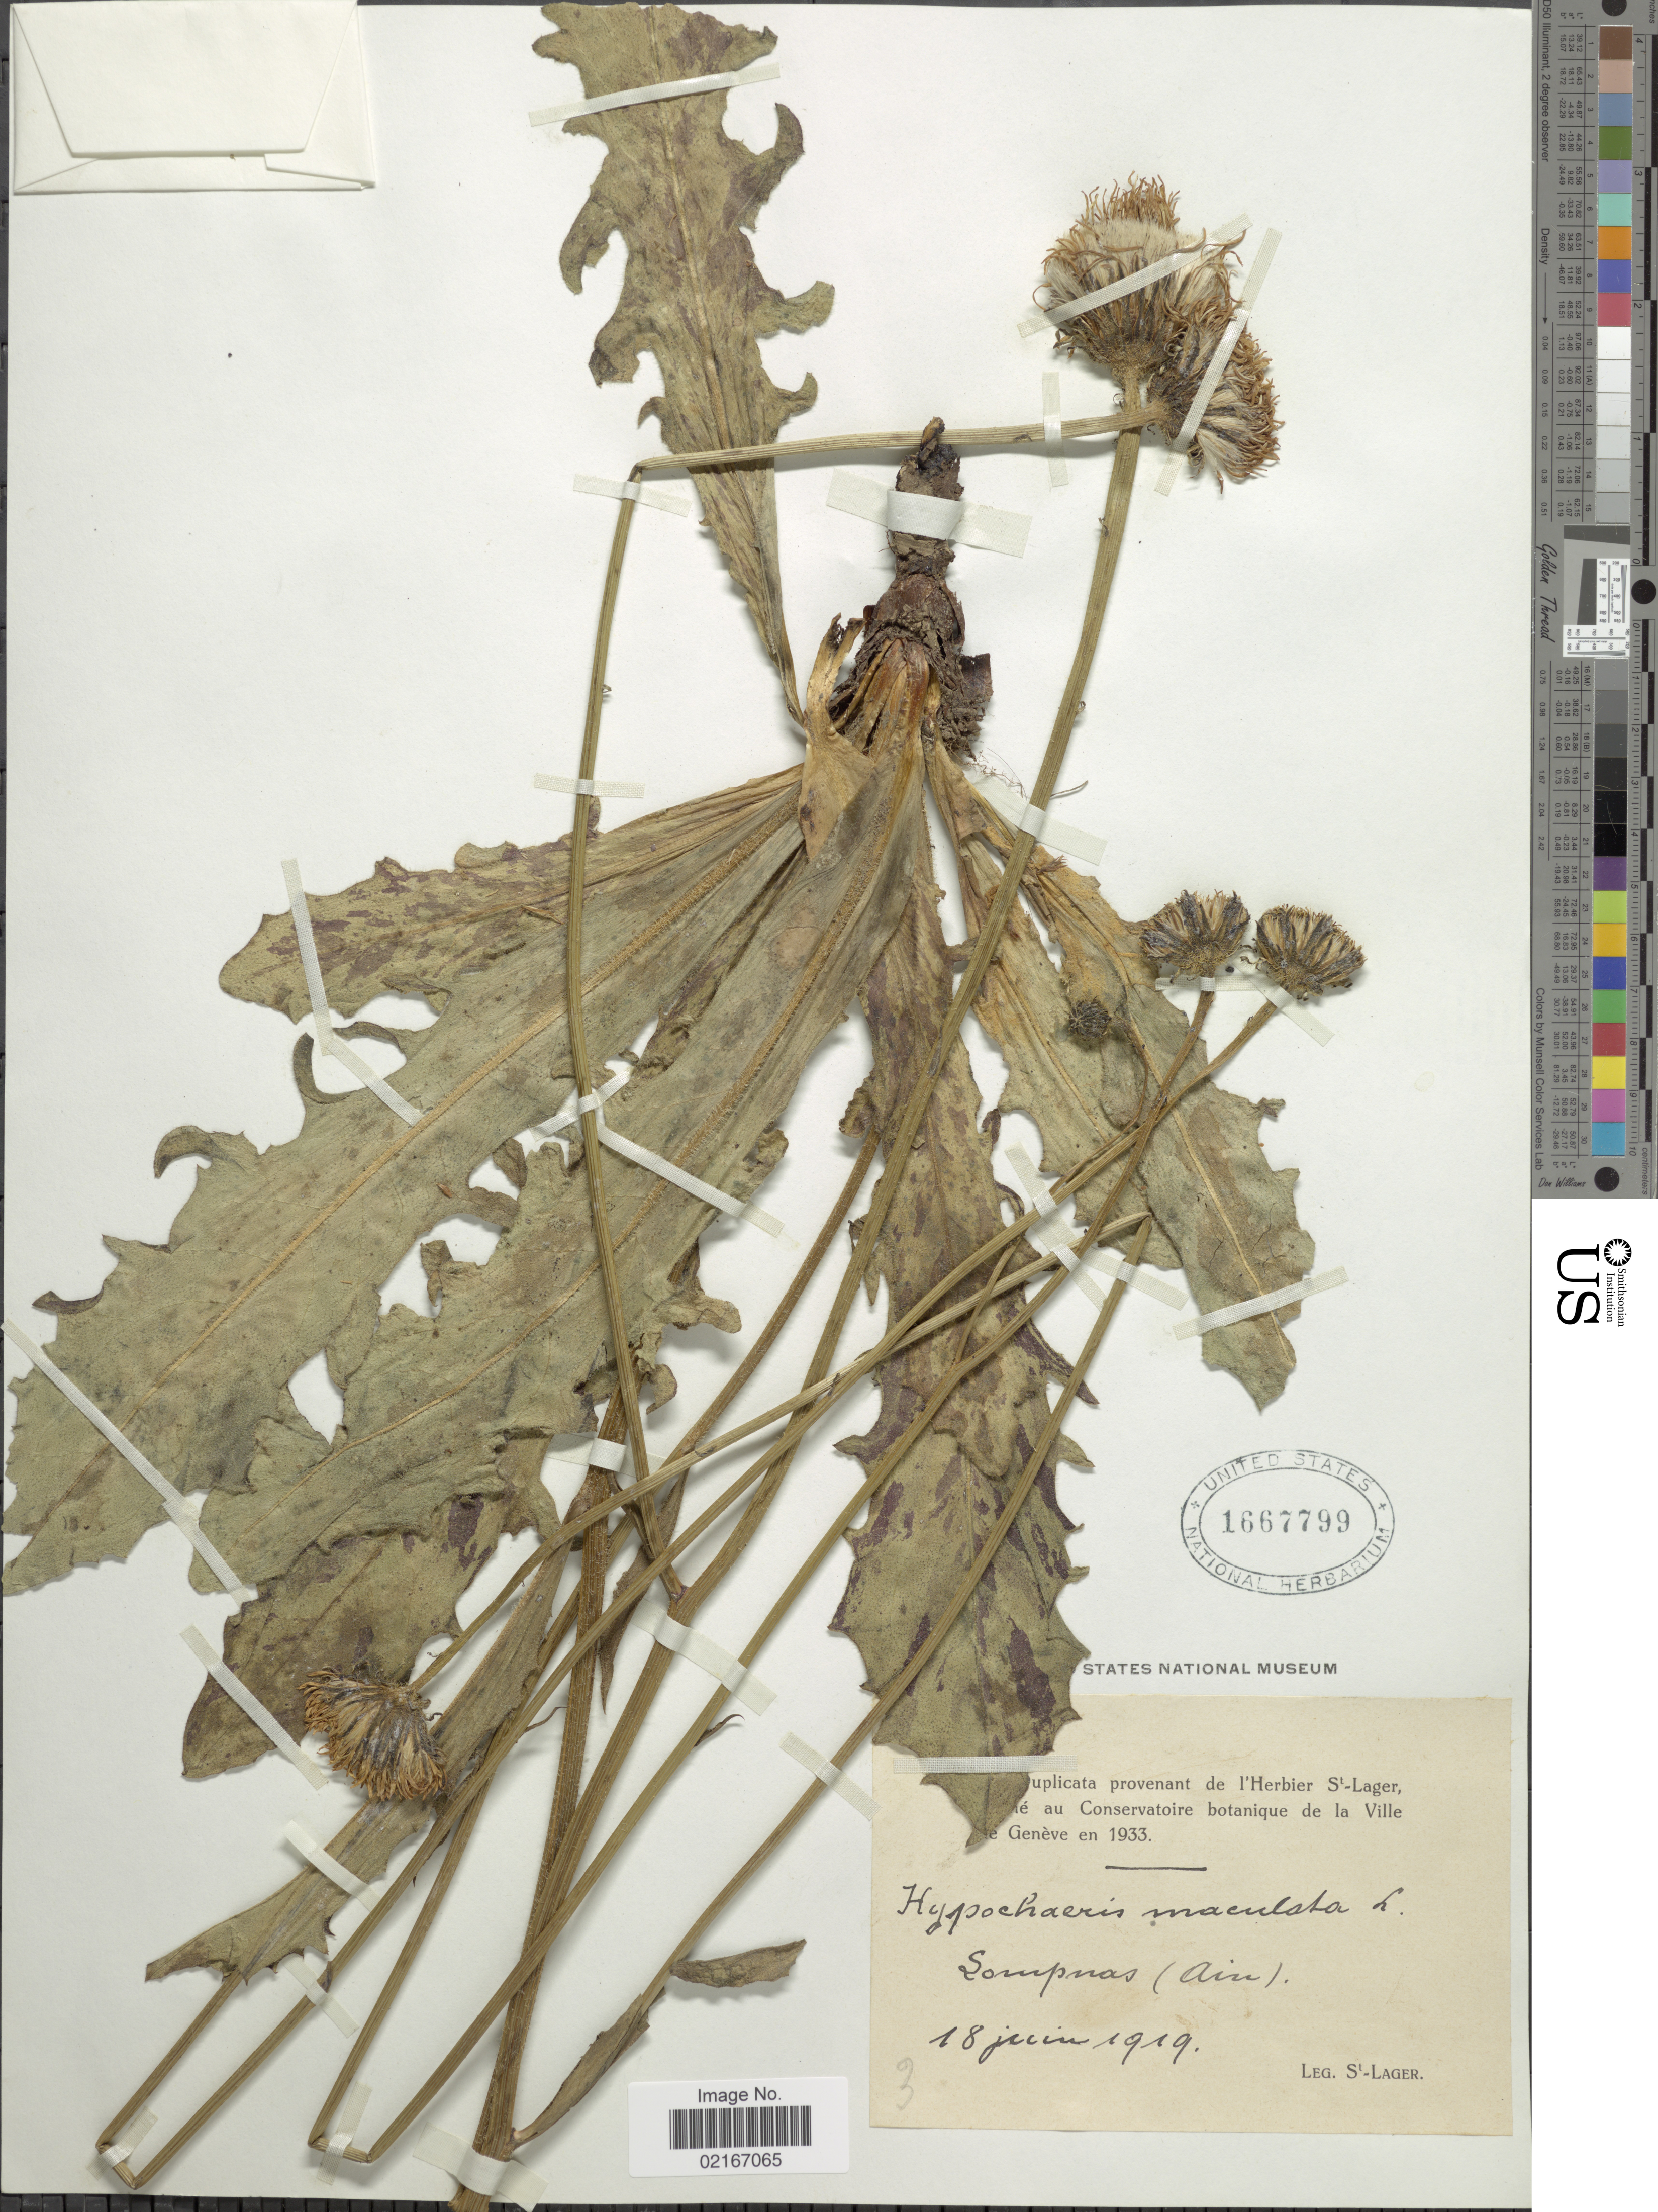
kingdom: Plantae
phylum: Tracheophyta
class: Magnoliopsida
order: Asterales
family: Asteraceae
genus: Hypochaeris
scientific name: Hypochaeris maculata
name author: L.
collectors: Saint-Lager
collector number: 3?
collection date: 1919-06-18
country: France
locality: Sompnas (Ain)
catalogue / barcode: US 1667799